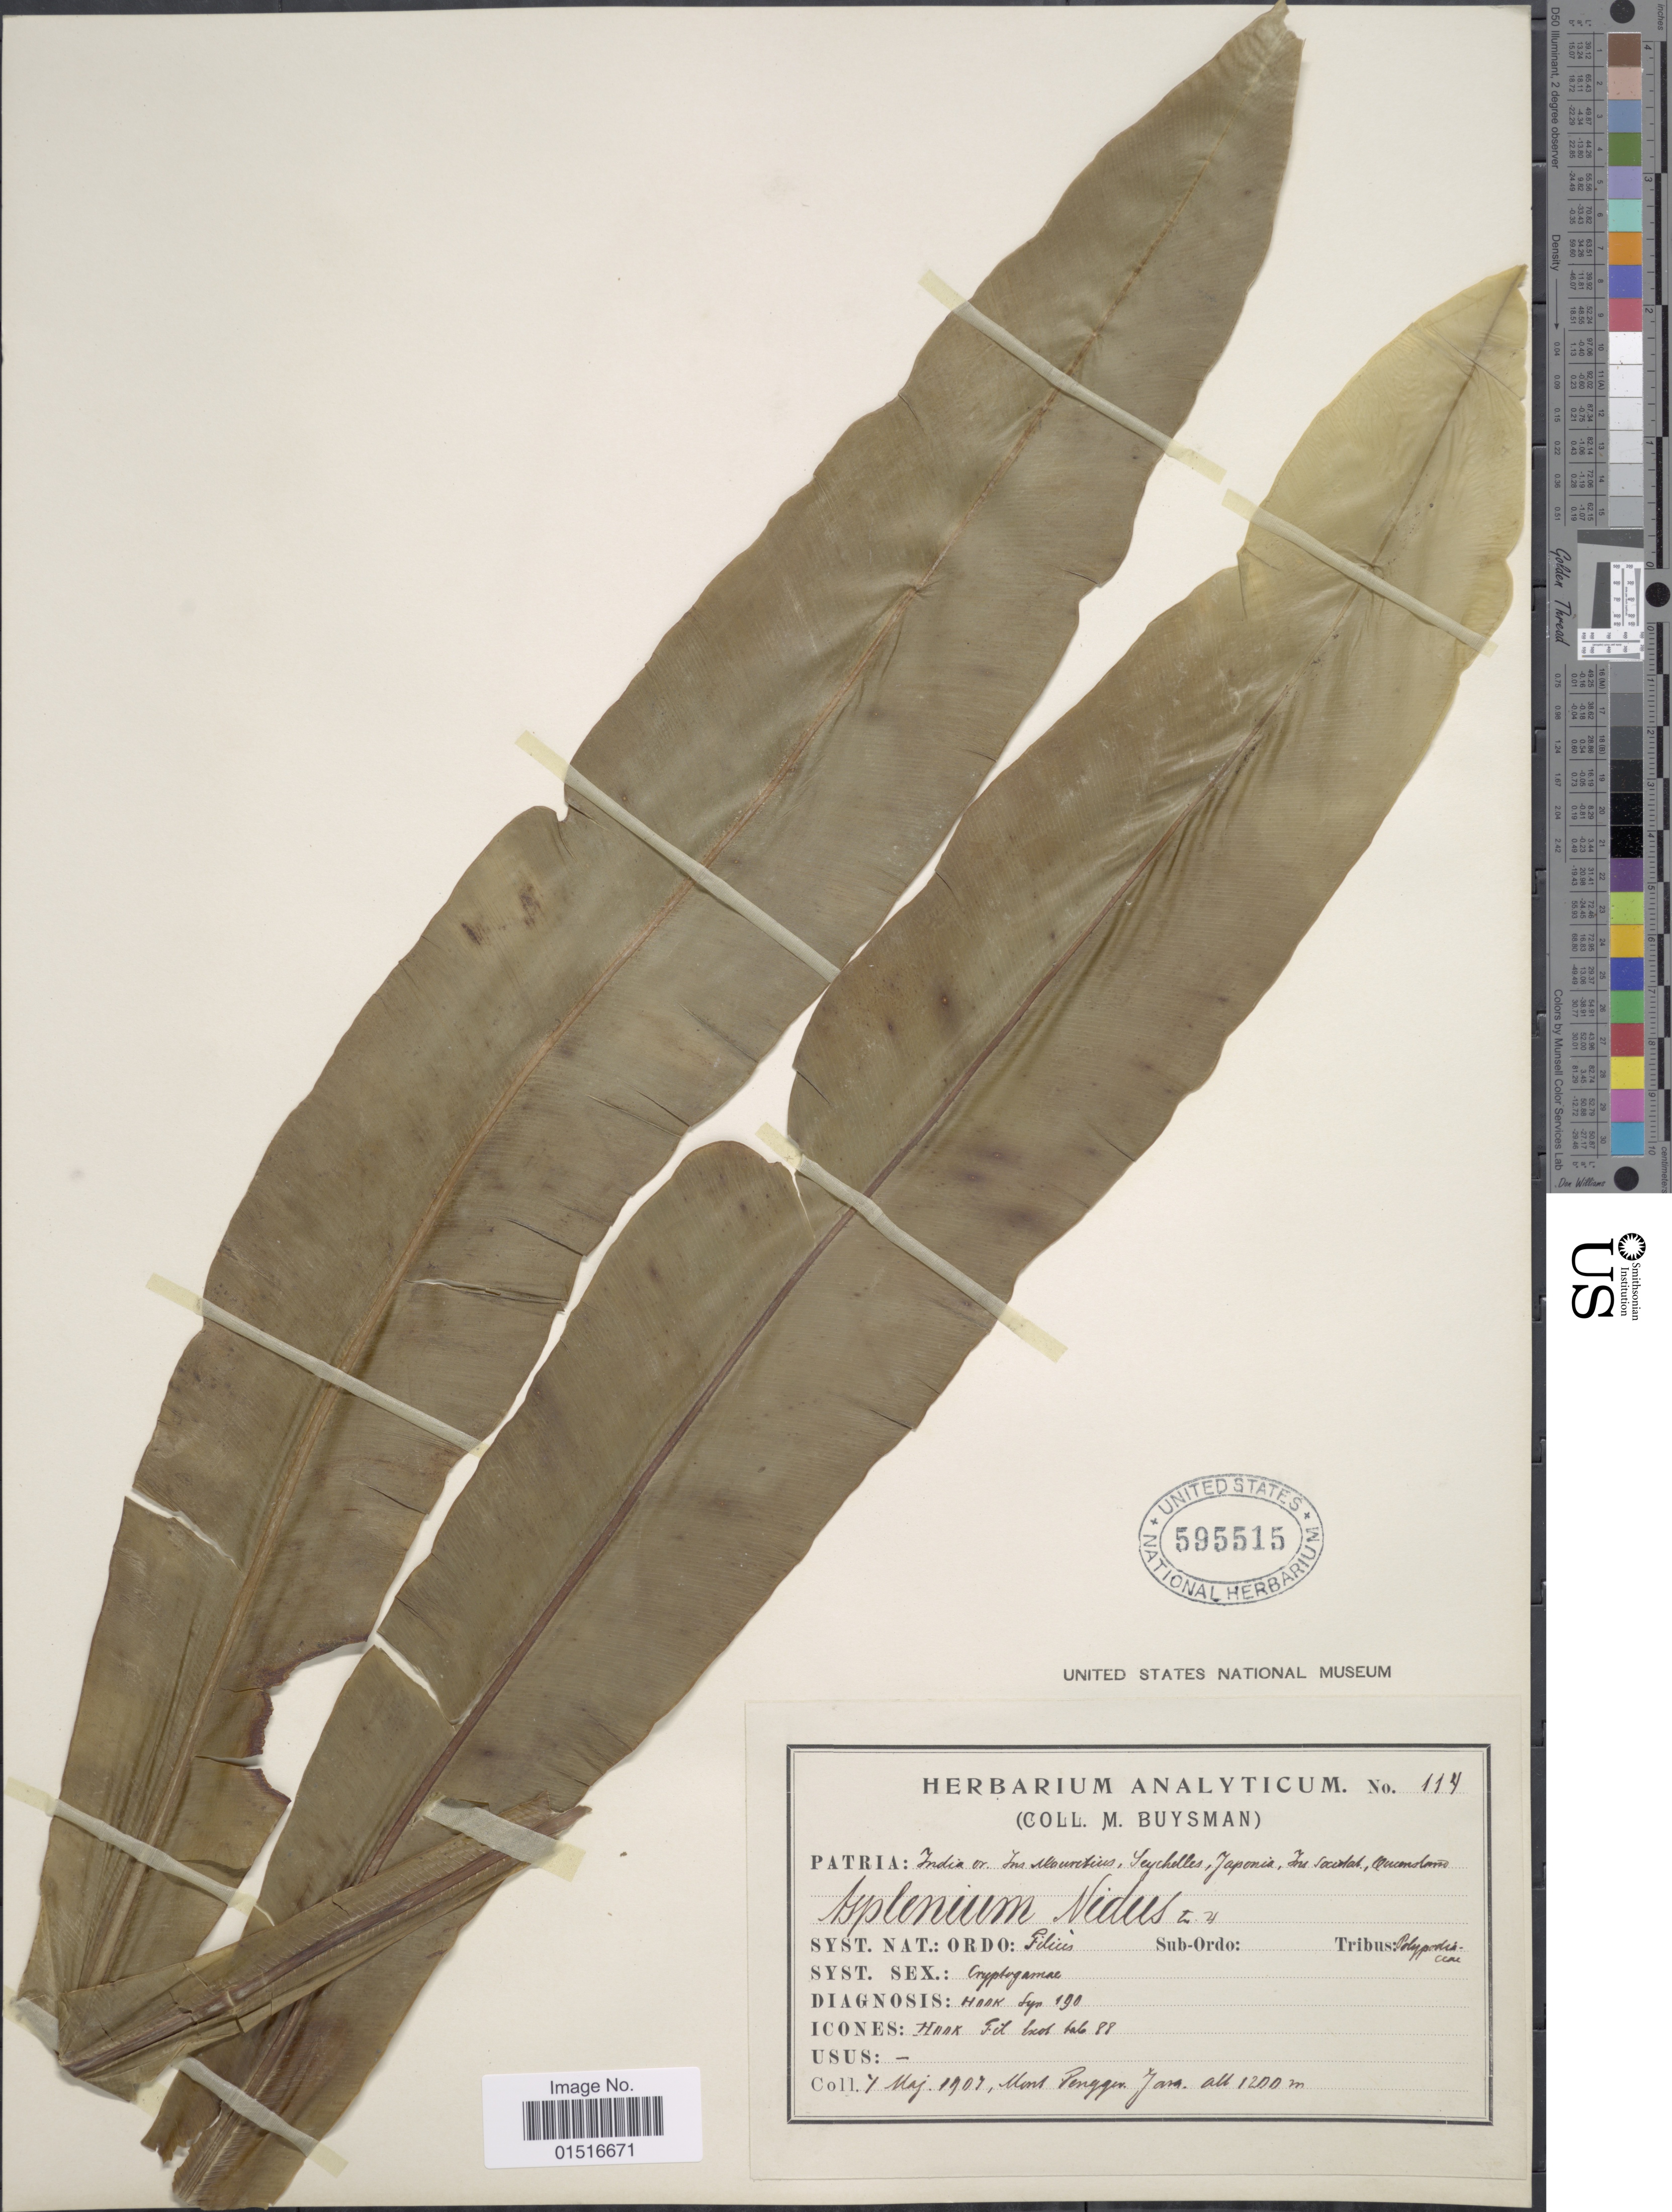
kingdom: Plantae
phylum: Tracheophyta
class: Polypodiopsida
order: Polypodiales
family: Aspleniaceae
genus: Asplenium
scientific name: Asplenium nidus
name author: L.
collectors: M. Buysman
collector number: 114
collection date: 1907-05-01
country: Indonesia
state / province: Java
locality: Mont Pengger, Java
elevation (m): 1200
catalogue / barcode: US 595515